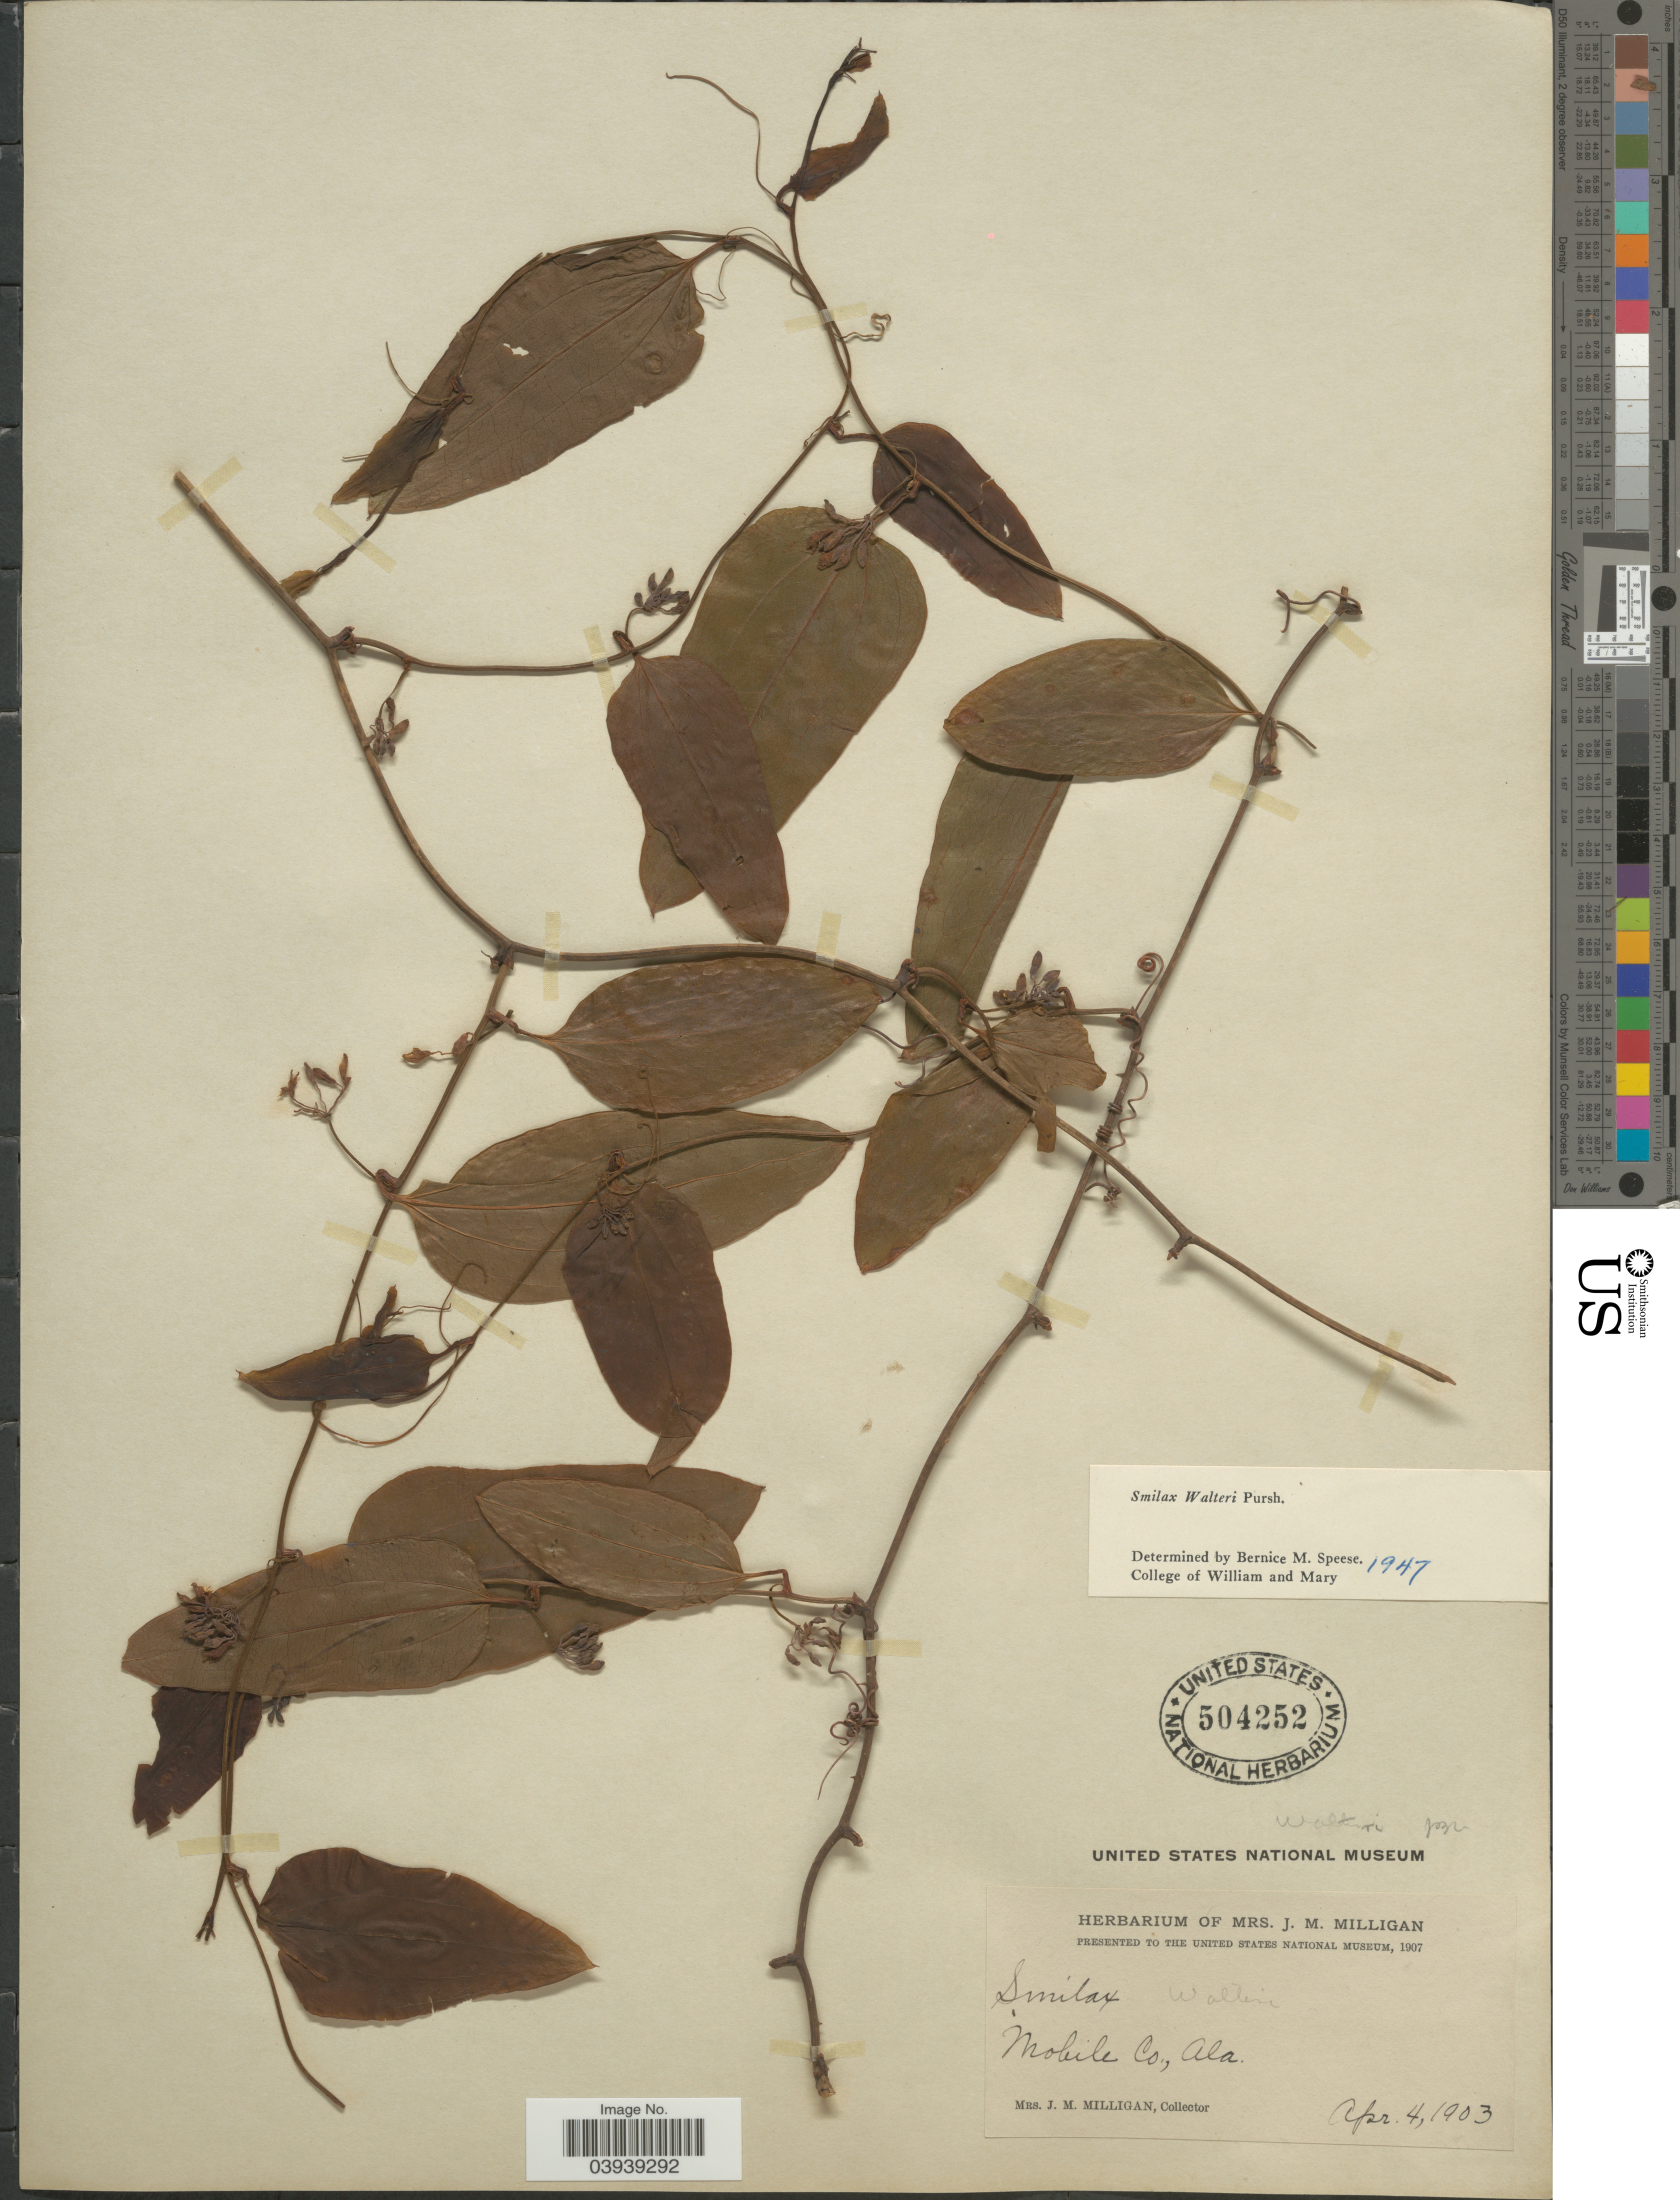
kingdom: Plantae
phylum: Tracheophyta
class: Liliopsida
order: Liliales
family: Smilacaceae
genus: Smilax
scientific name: Smilax walteri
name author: Pursh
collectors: J. Milligan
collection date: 1903-04-04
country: United States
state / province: Alabama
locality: Mobile Co.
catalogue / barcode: US 504252